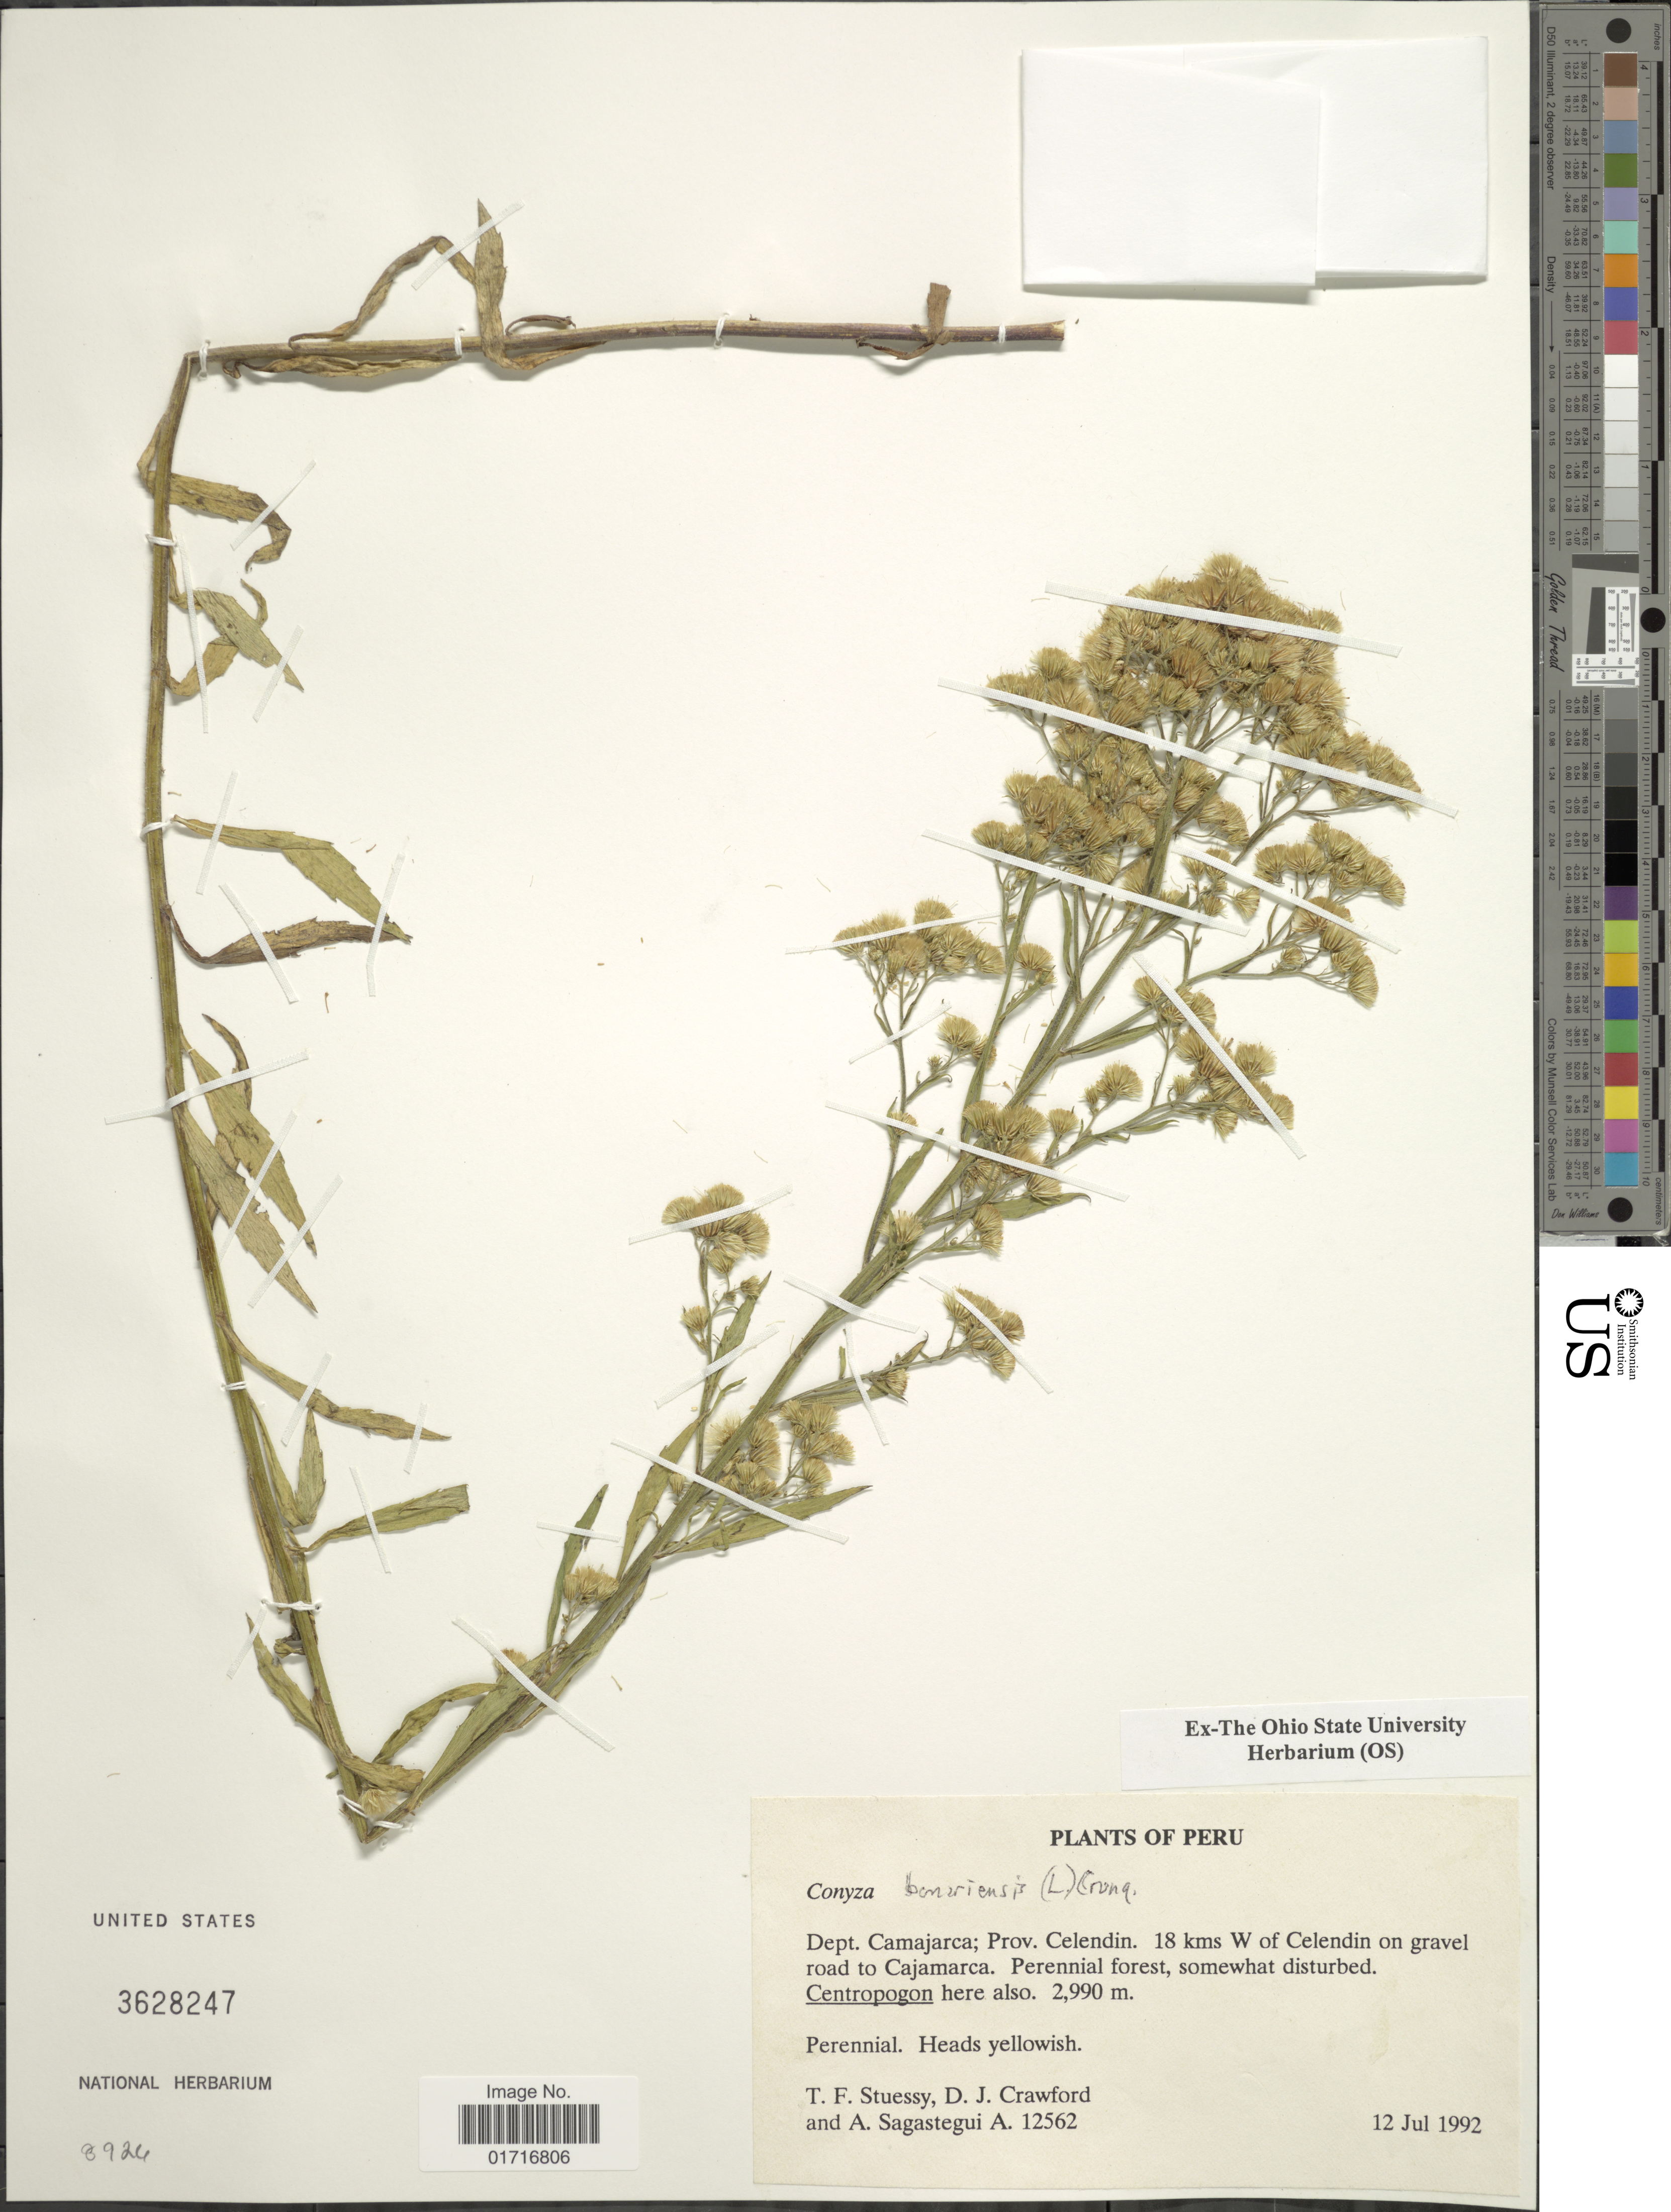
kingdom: Plantae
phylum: Tracheophyta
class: Magnoliopsida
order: Asterales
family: Asteraceae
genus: Conyza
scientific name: Conyza bonariensis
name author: (L.) Cronq.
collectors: T. Stuessy, D. Crawford & A. Sagástegui A.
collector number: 12562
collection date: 1992-07-12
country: Peru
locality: Dept. Camajaraca; Prov. Celendin, 18 kms W of Celendin on gravel road to Cajamarca.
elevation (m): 2990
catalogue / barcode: US 3628247